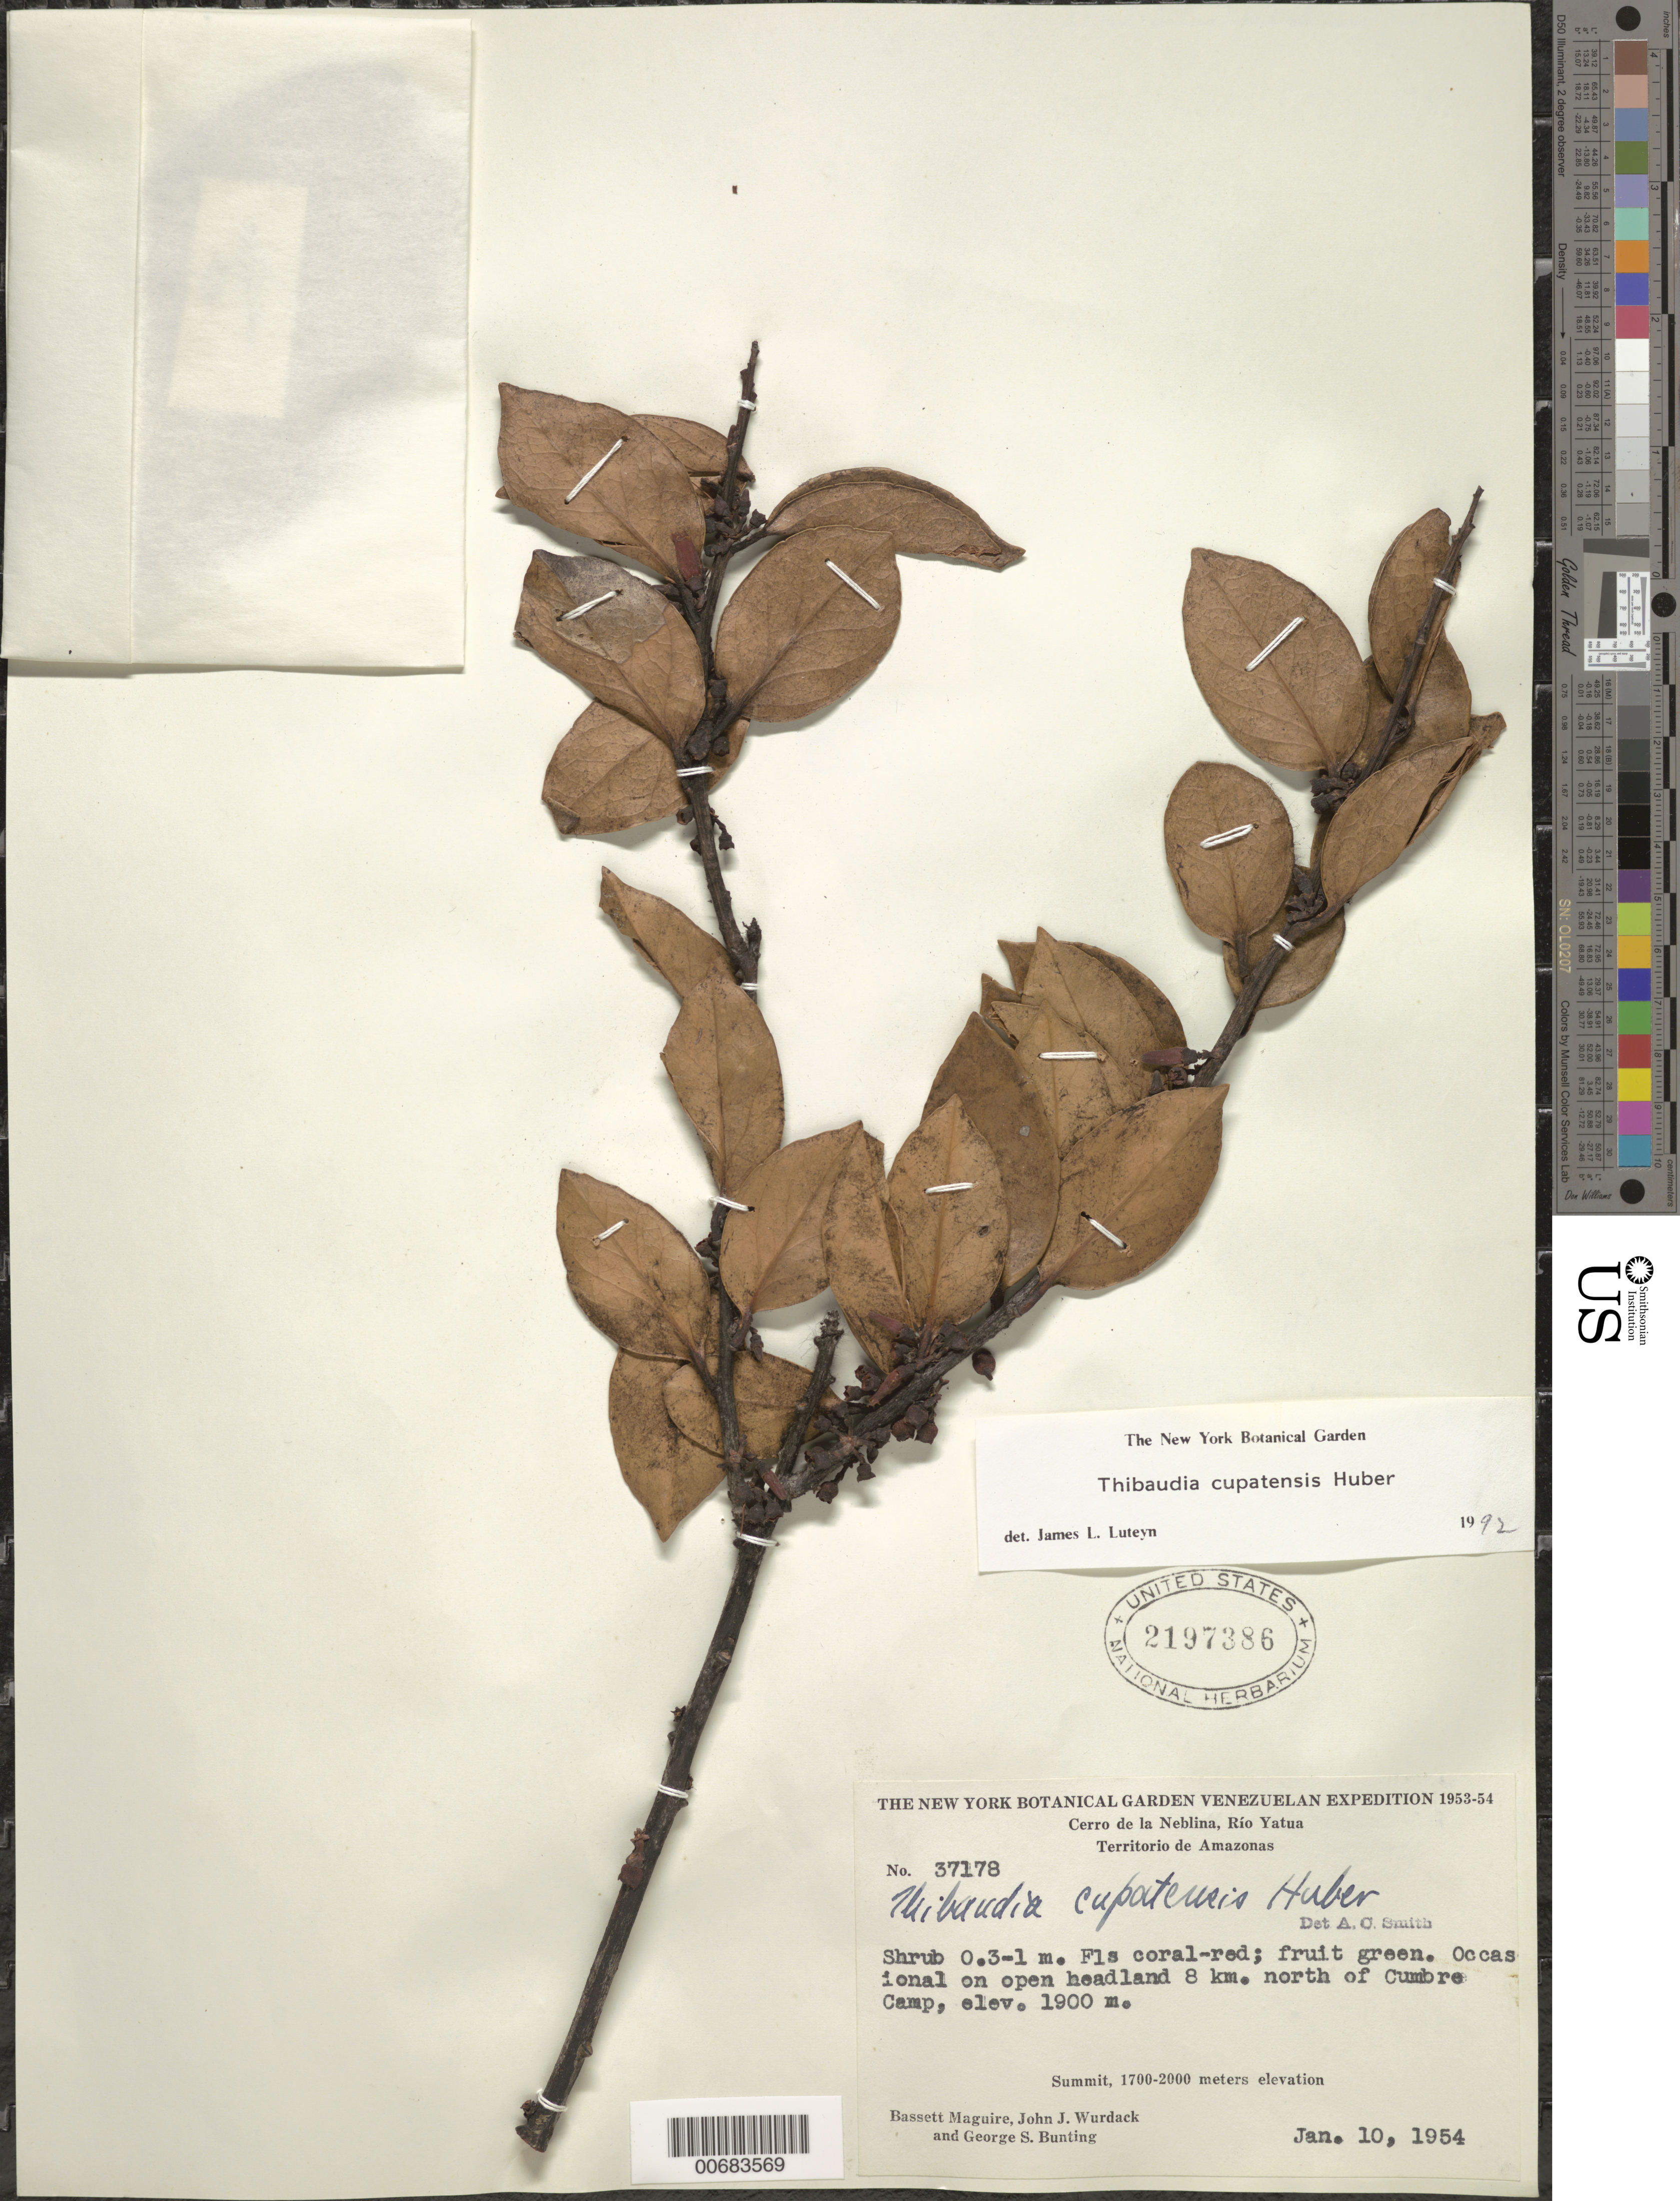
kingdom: Plantae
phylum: Tracheophyta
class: Magnoliopsida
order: Ericales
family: Ericaceae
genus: Thibaudia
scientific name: Thibaudia cupatensis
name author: Huber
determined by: Luteyn, J. L.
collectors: B. Maguire, J. J. Wurdack & G. S. Bunting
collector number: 37178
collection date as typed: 10-Jan-54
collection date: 1954-01-10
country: Venezuela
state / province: Amazonas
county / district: Río Negro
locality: Cerro de la Neblina, Río Yatua, 8 km N of Cumbre Camp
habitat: Open headland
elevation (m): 1900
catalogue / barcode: US 2197386